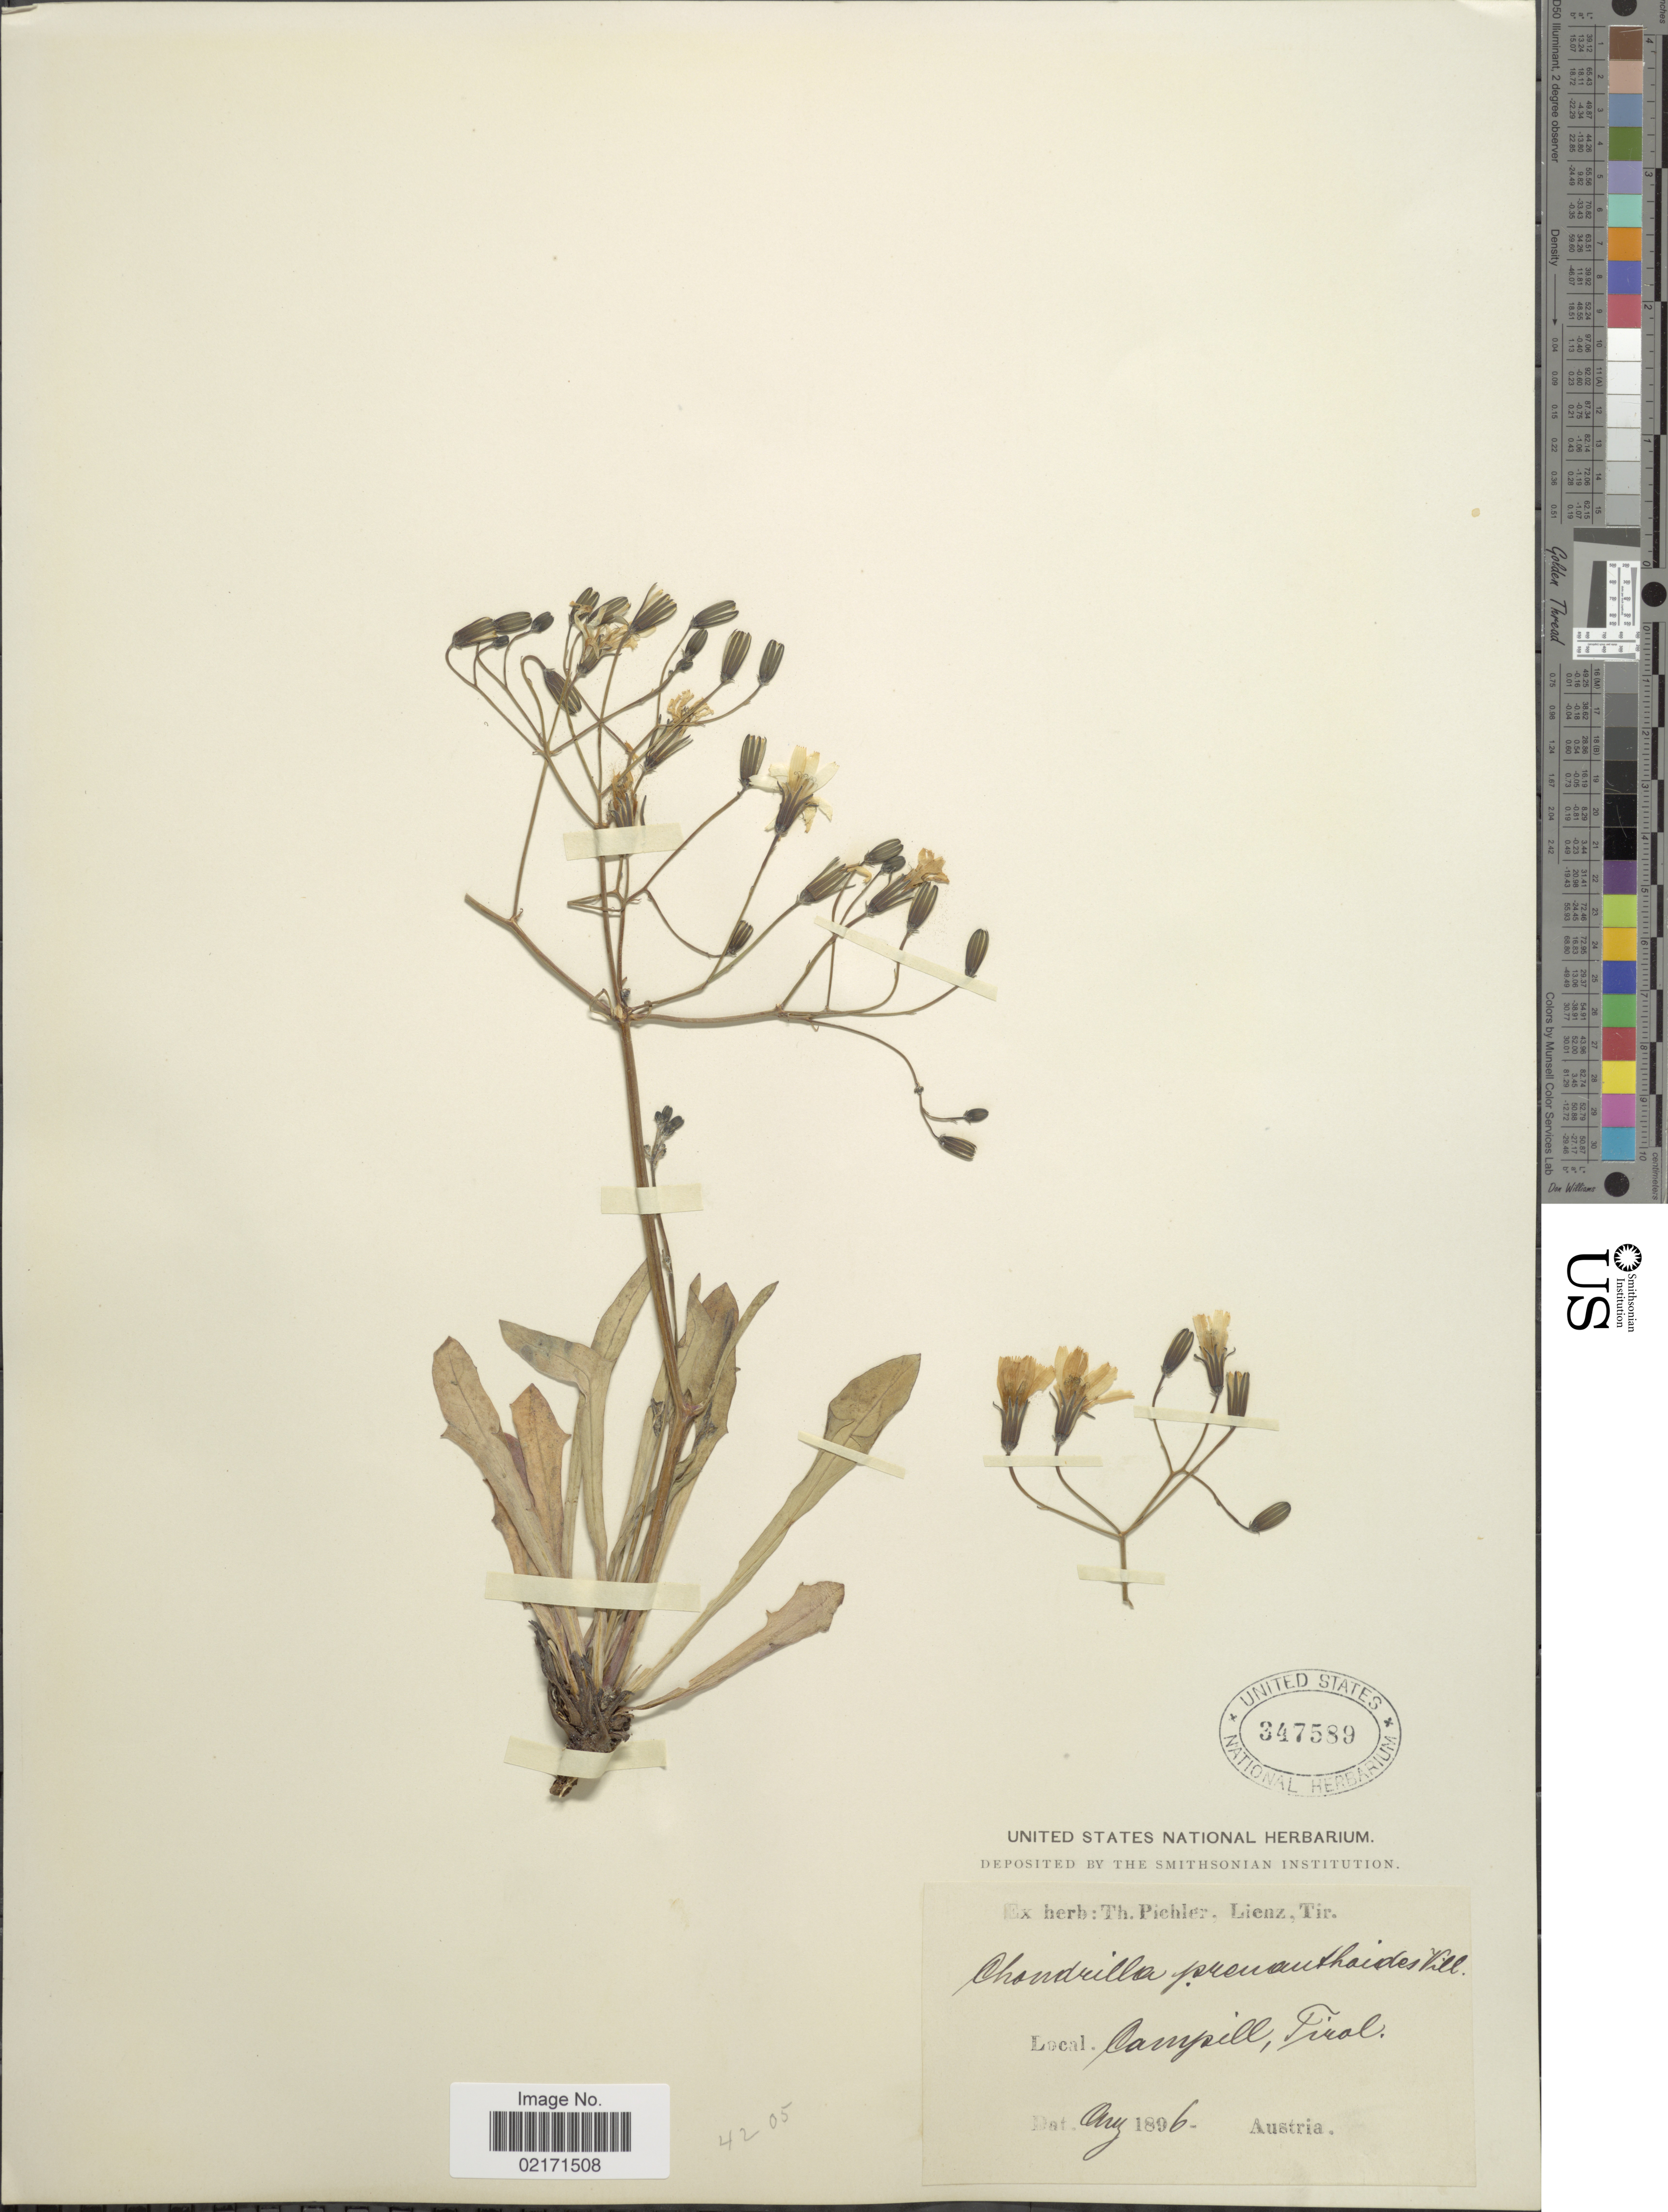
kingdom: Plantae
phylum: Tracheophyta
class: Magnoliopsida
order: Asterales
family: Asteraceae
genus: Chondrilla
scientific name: Chondrilla chondrilloides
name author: (Ard.) H. Karst.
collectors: ex herb. T. Pichler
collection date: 1896-08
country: Austria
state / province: Tirol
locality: Campill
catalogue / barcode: US 347589